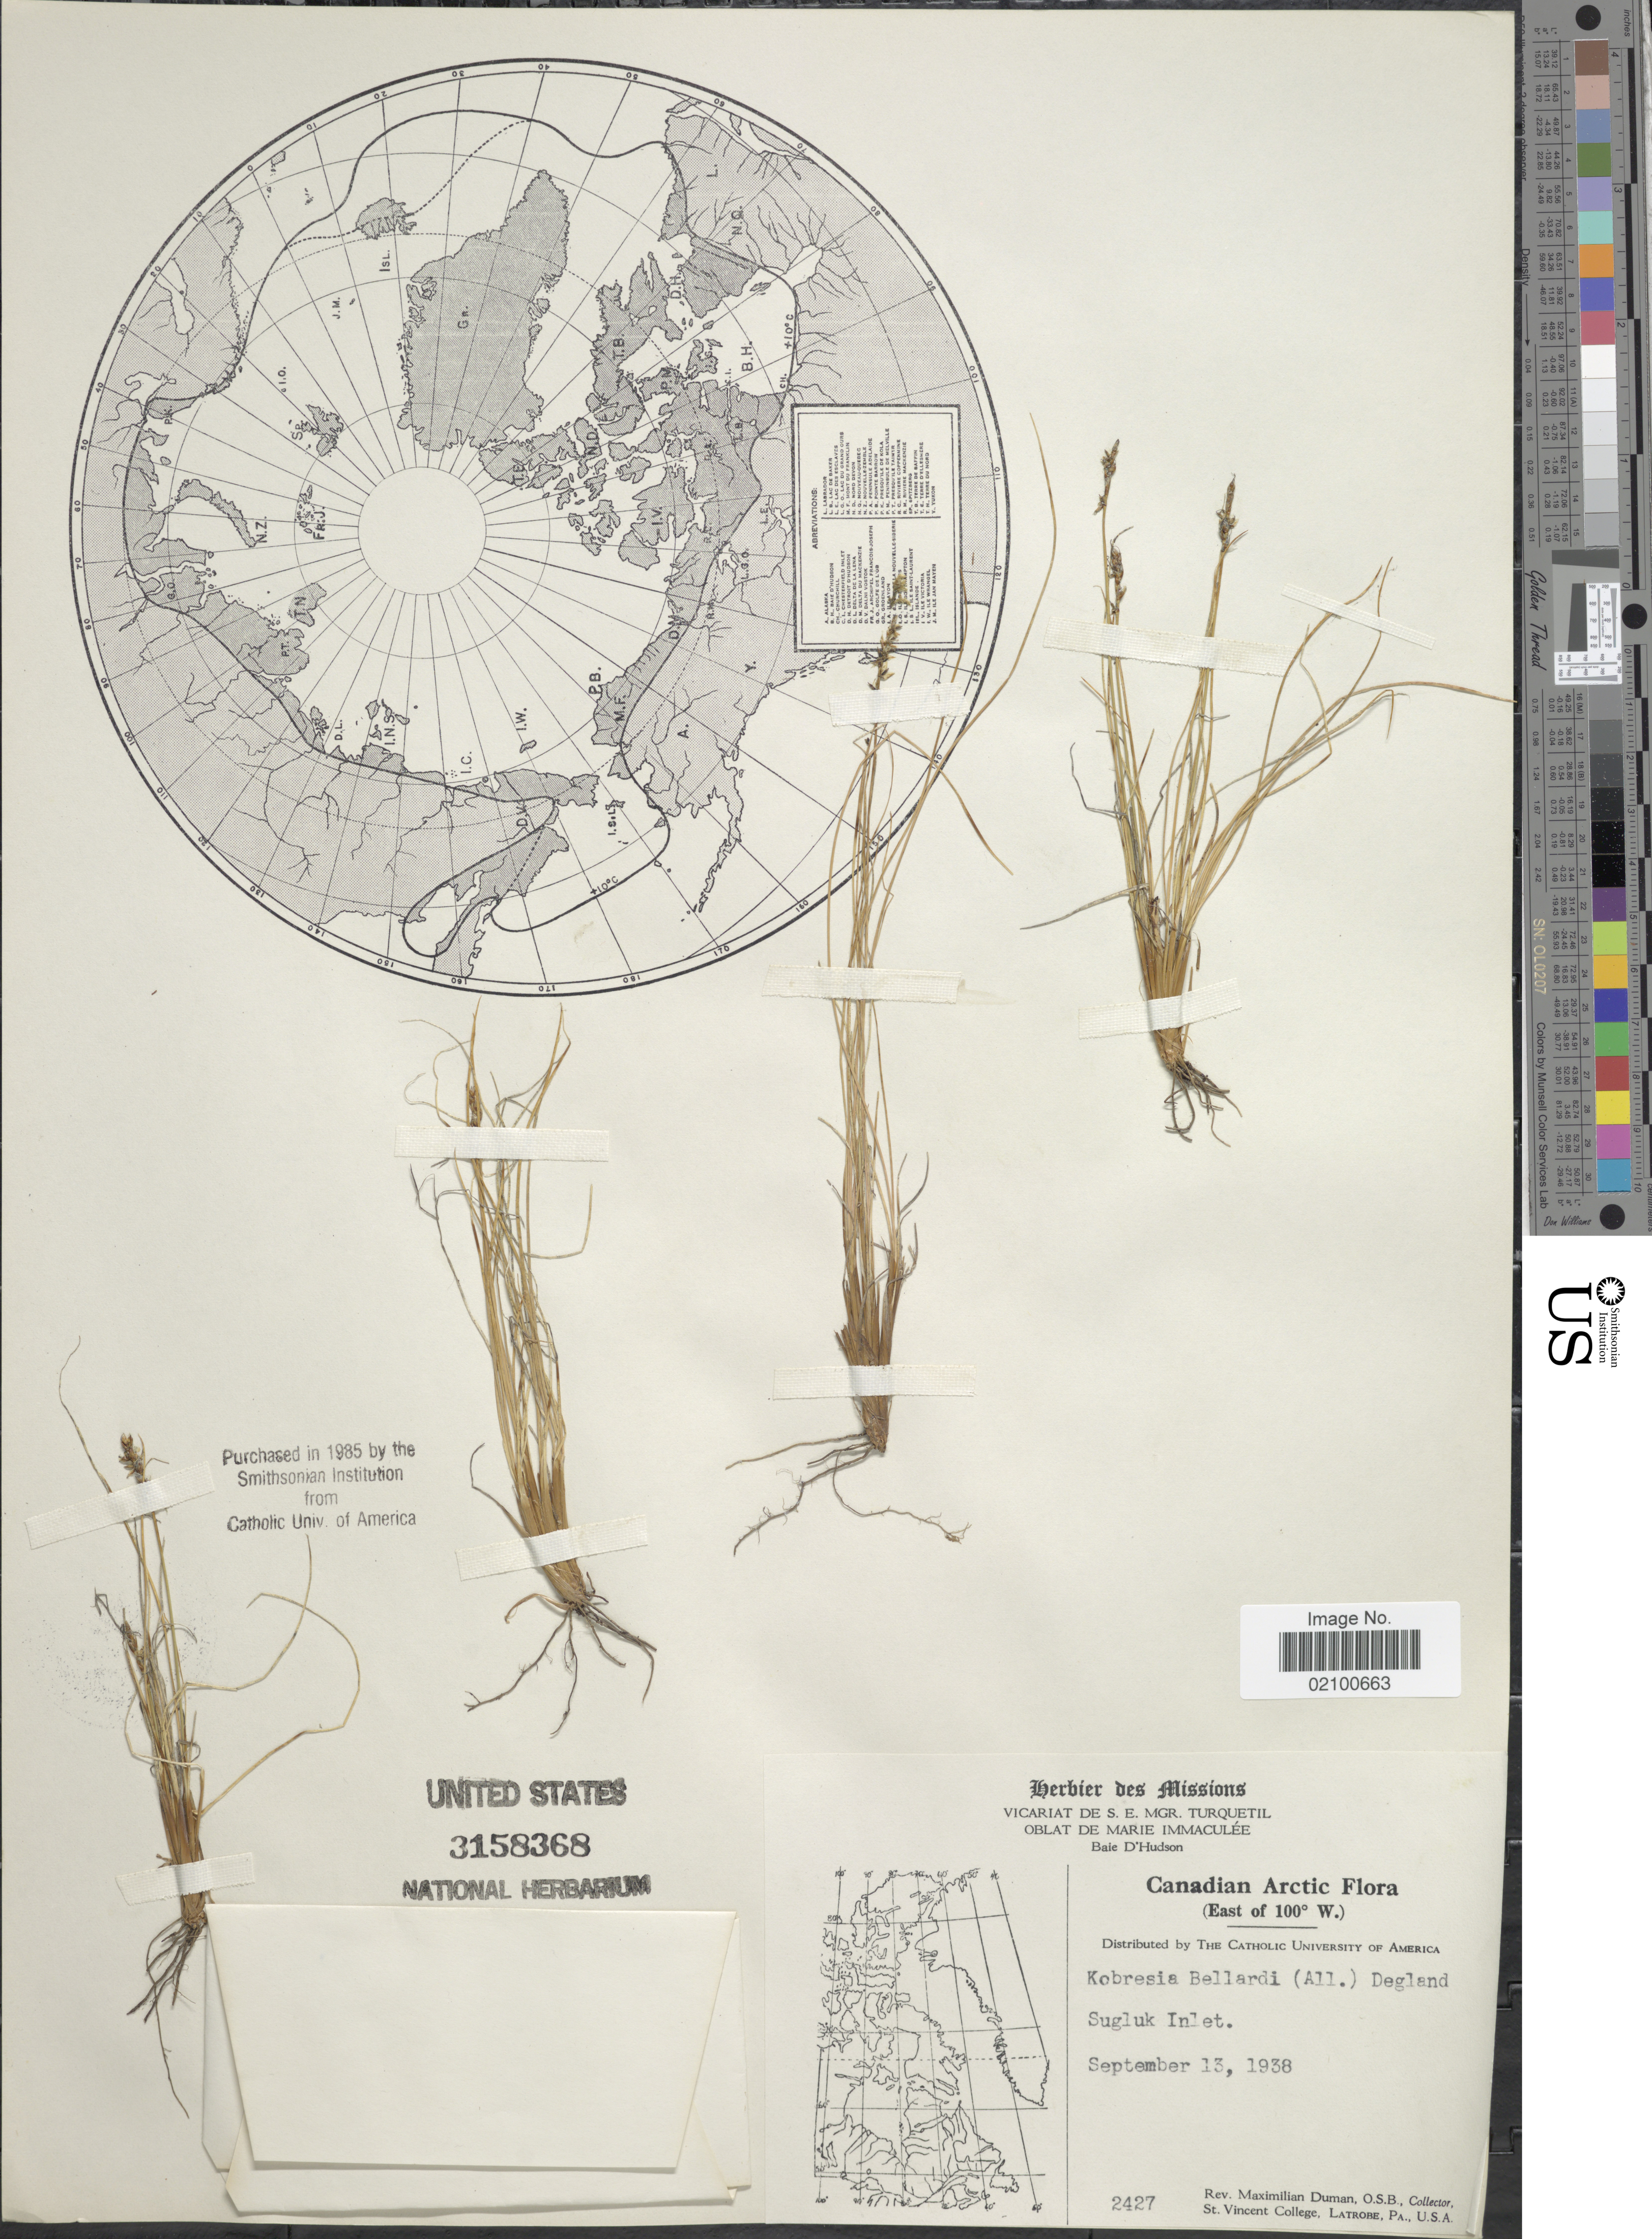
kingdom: Plantae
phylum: Tracheophyta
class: Liliopsida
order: Poales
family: Cyperaceae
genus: Carex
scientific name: Carex myosuroides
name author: Vill.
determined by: Strong, M. T., (US), Smithsonian Institution - National Museum of Natural History (UNITED STATES)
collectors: M. Duman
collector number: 2427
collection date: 1938-09-13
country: Canada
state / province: Quebec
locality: Canadian Arctic, Sugluk Inlet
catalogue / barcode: US 3158368